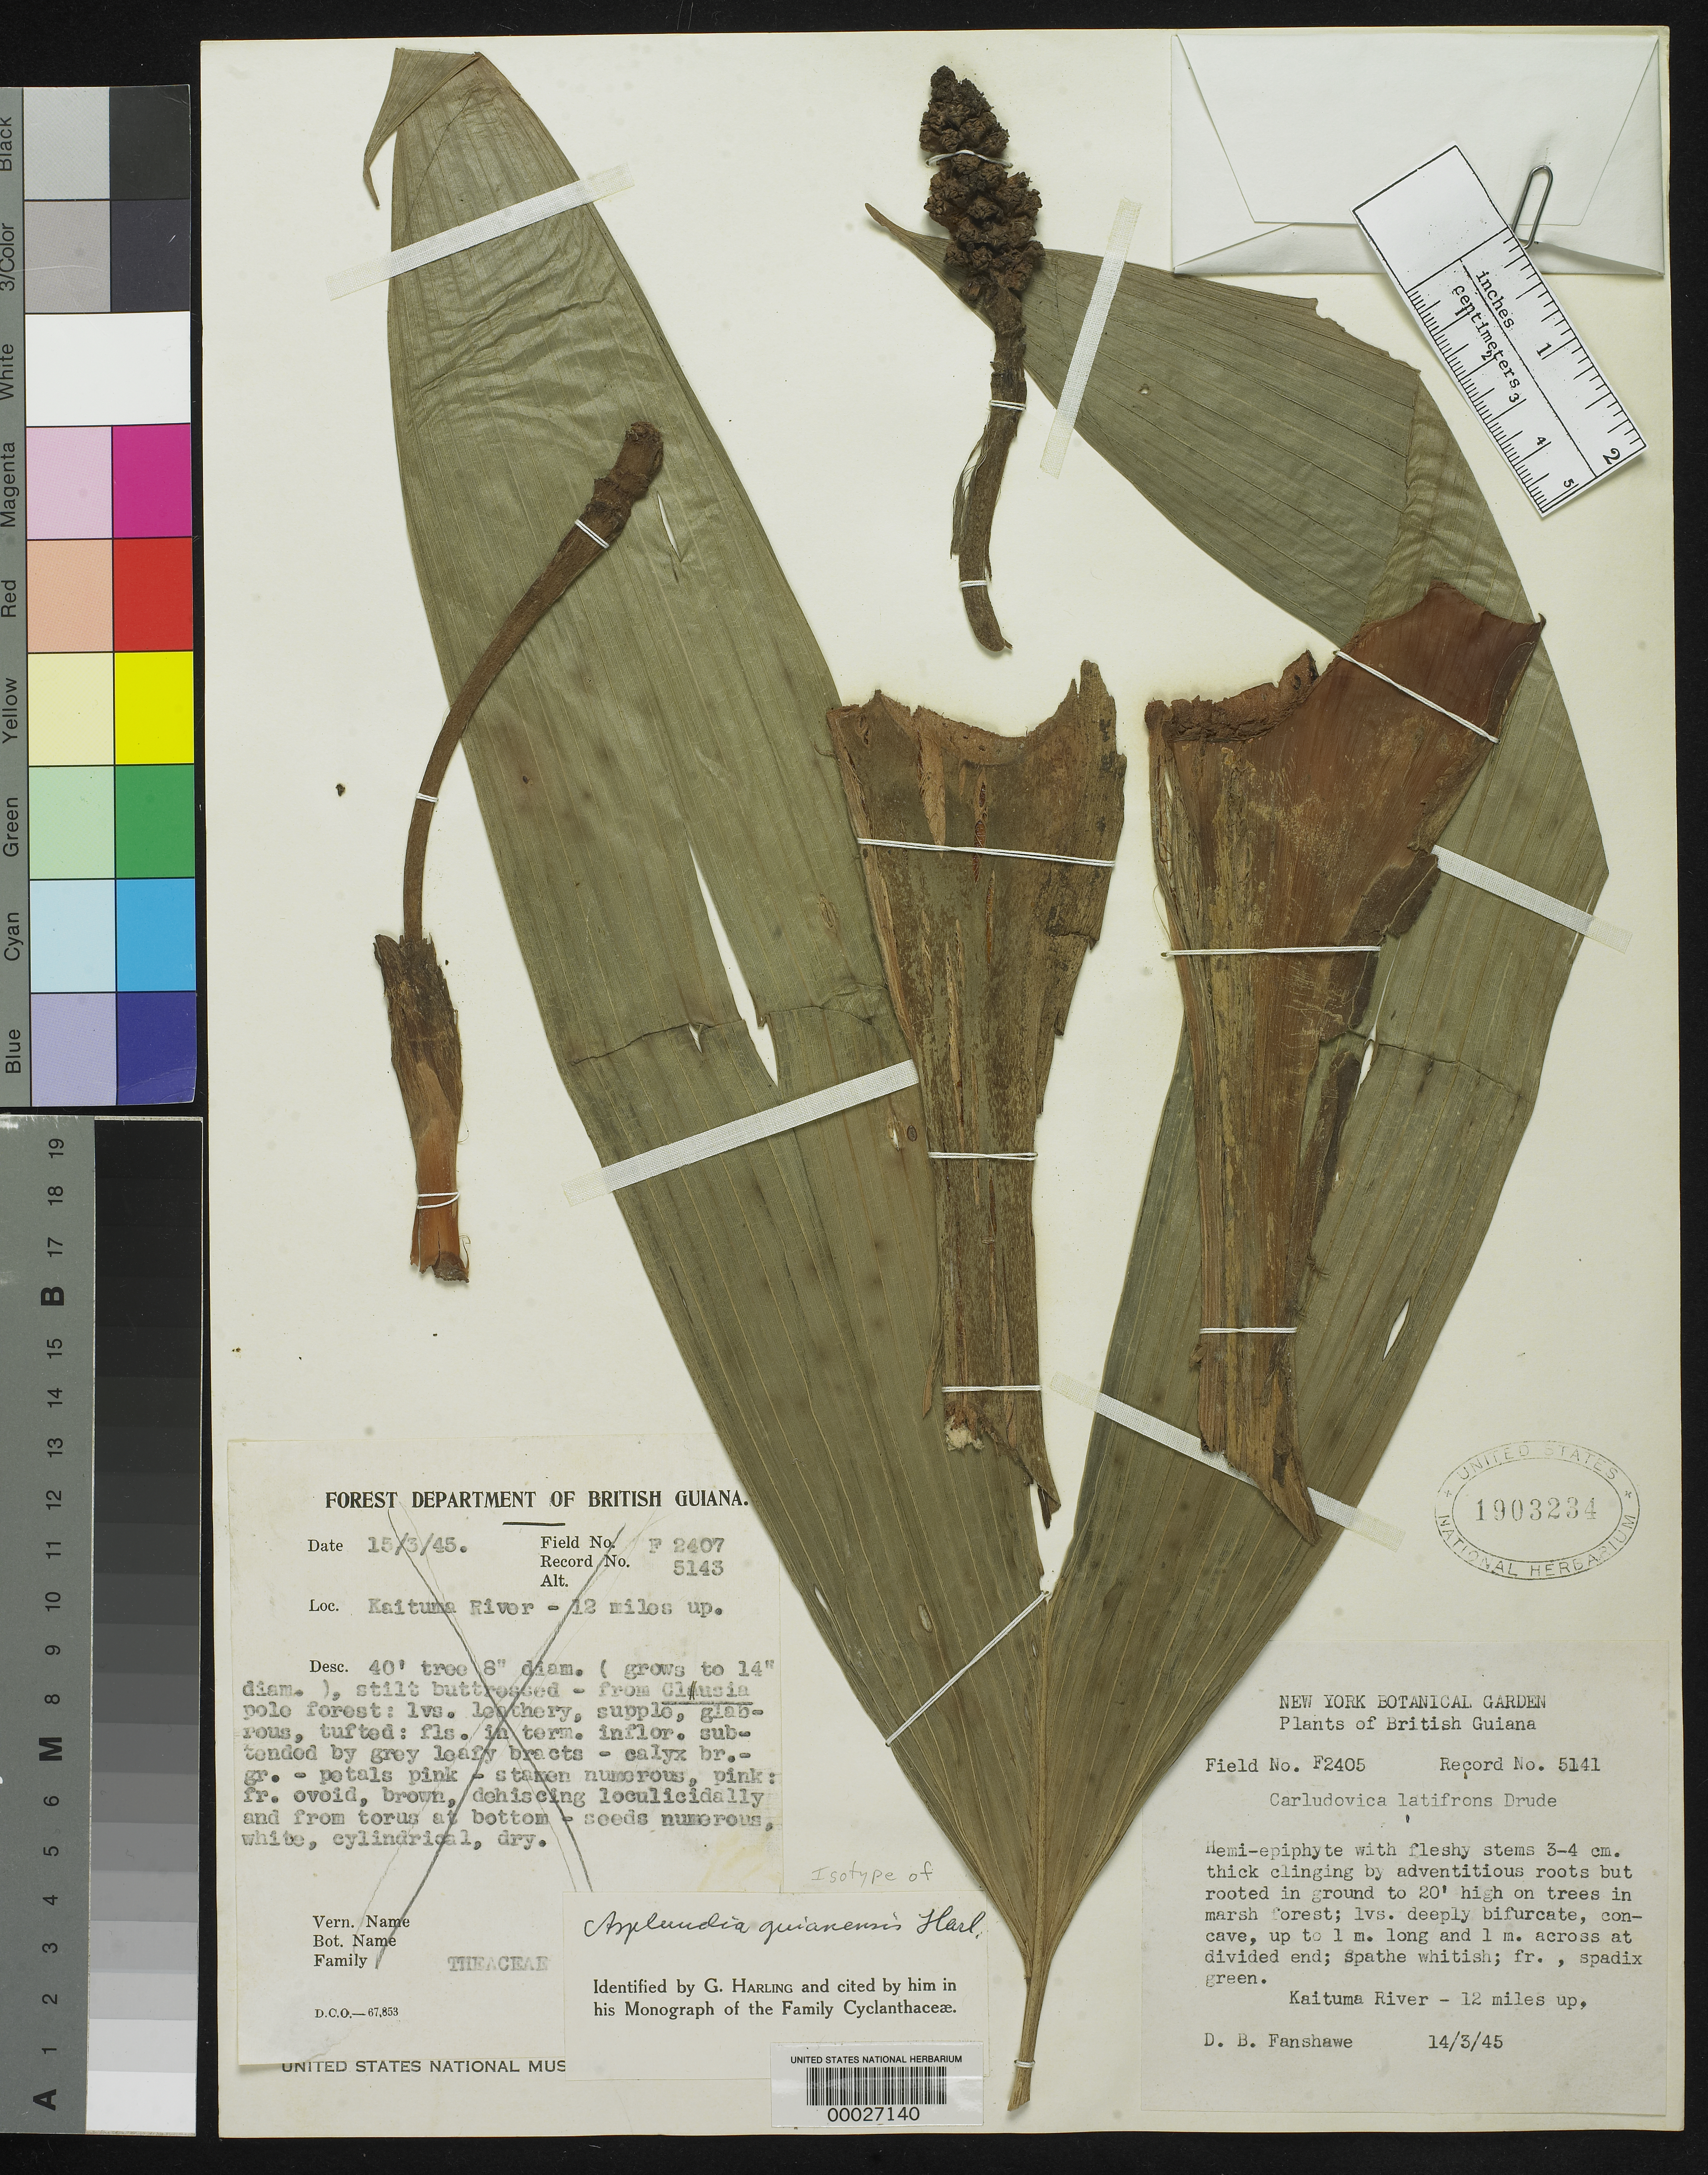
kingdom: Plantae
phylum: Tracheophyta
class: Liliopsida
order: Pandanales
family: Cyclanthaceae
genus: Asplundia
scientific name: Asplundia guianensis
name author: Harling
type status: Isotype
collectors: D. B. Fanshawe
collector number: F 2405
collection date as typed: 14 Mar 1945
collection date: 1945-03-14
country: Guyana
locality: Kaituma River.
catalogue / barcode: US 1903234